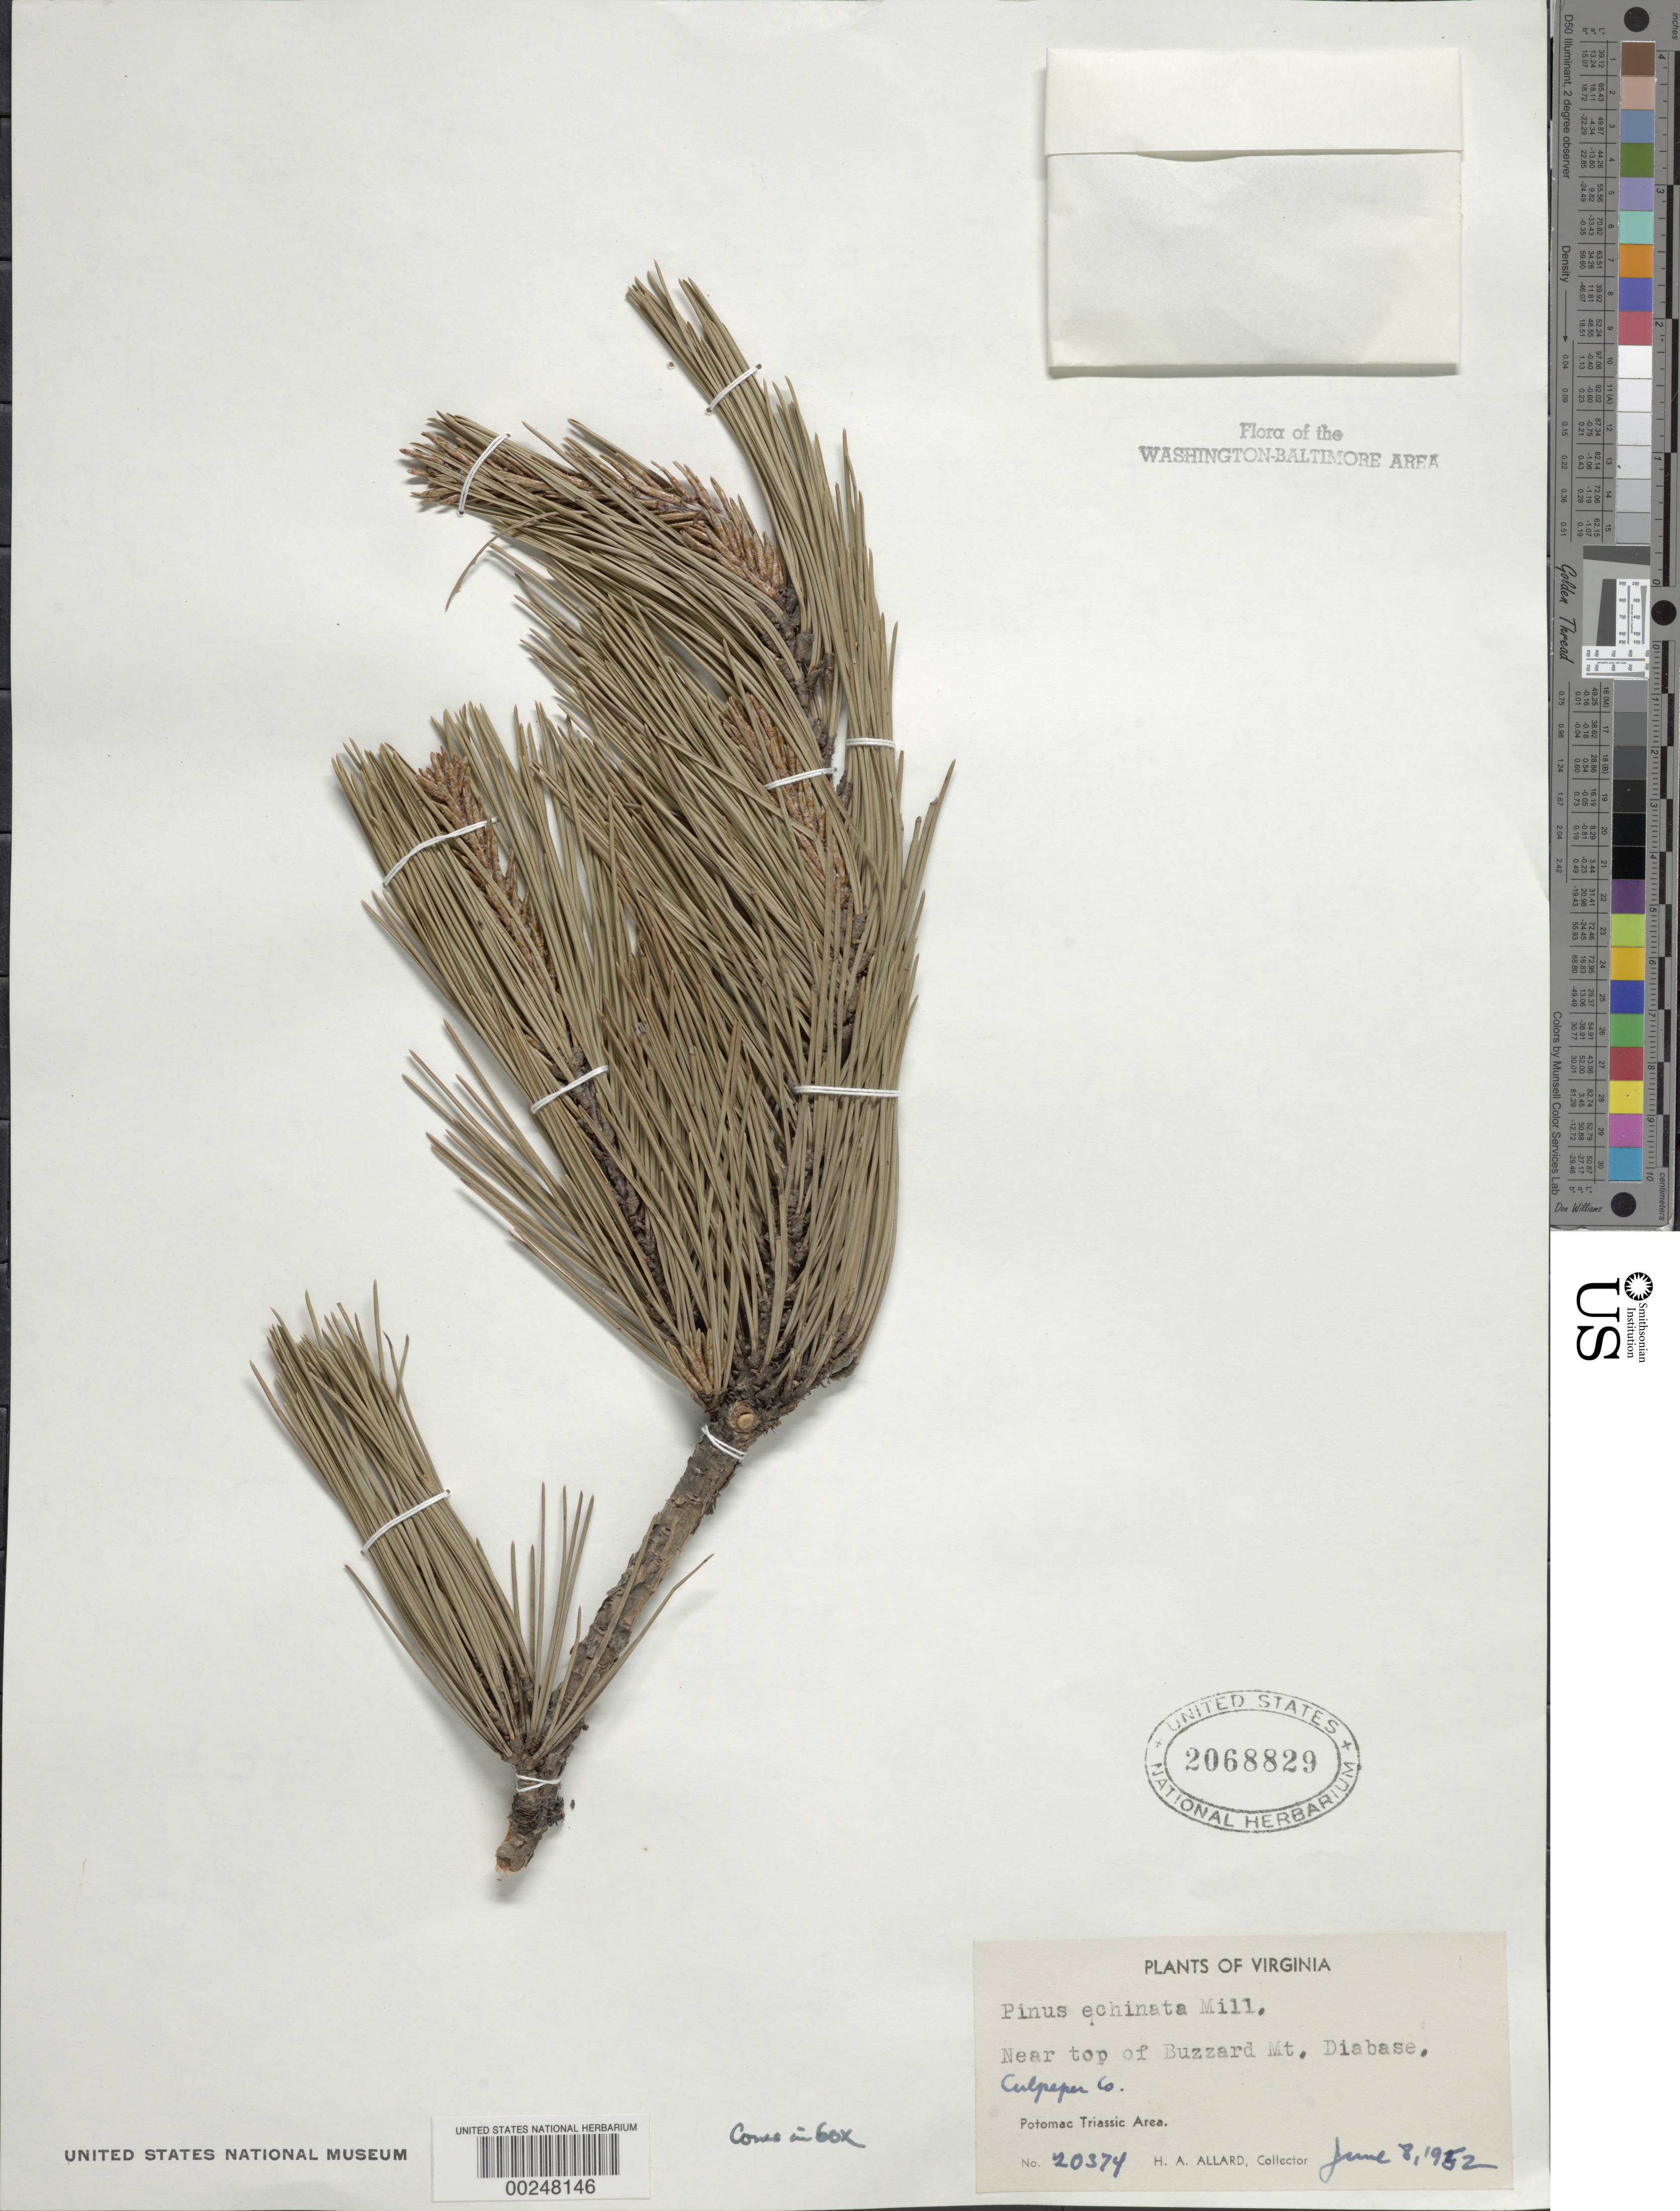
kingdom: Plantae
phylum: Tracheophyta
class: Pinopsida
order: Pinales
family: Pinaceae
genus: Pinus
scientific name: Pinus echinata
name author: Mill.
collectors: H. A. Allard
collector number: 20374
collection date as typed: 08 Jun 1952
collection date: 1952-06-08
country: United States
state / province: Virginia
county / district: Culpeper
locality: Near top of Buzzard Mountain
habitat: Diabase, potomac triassic area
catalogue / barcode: US 2068829